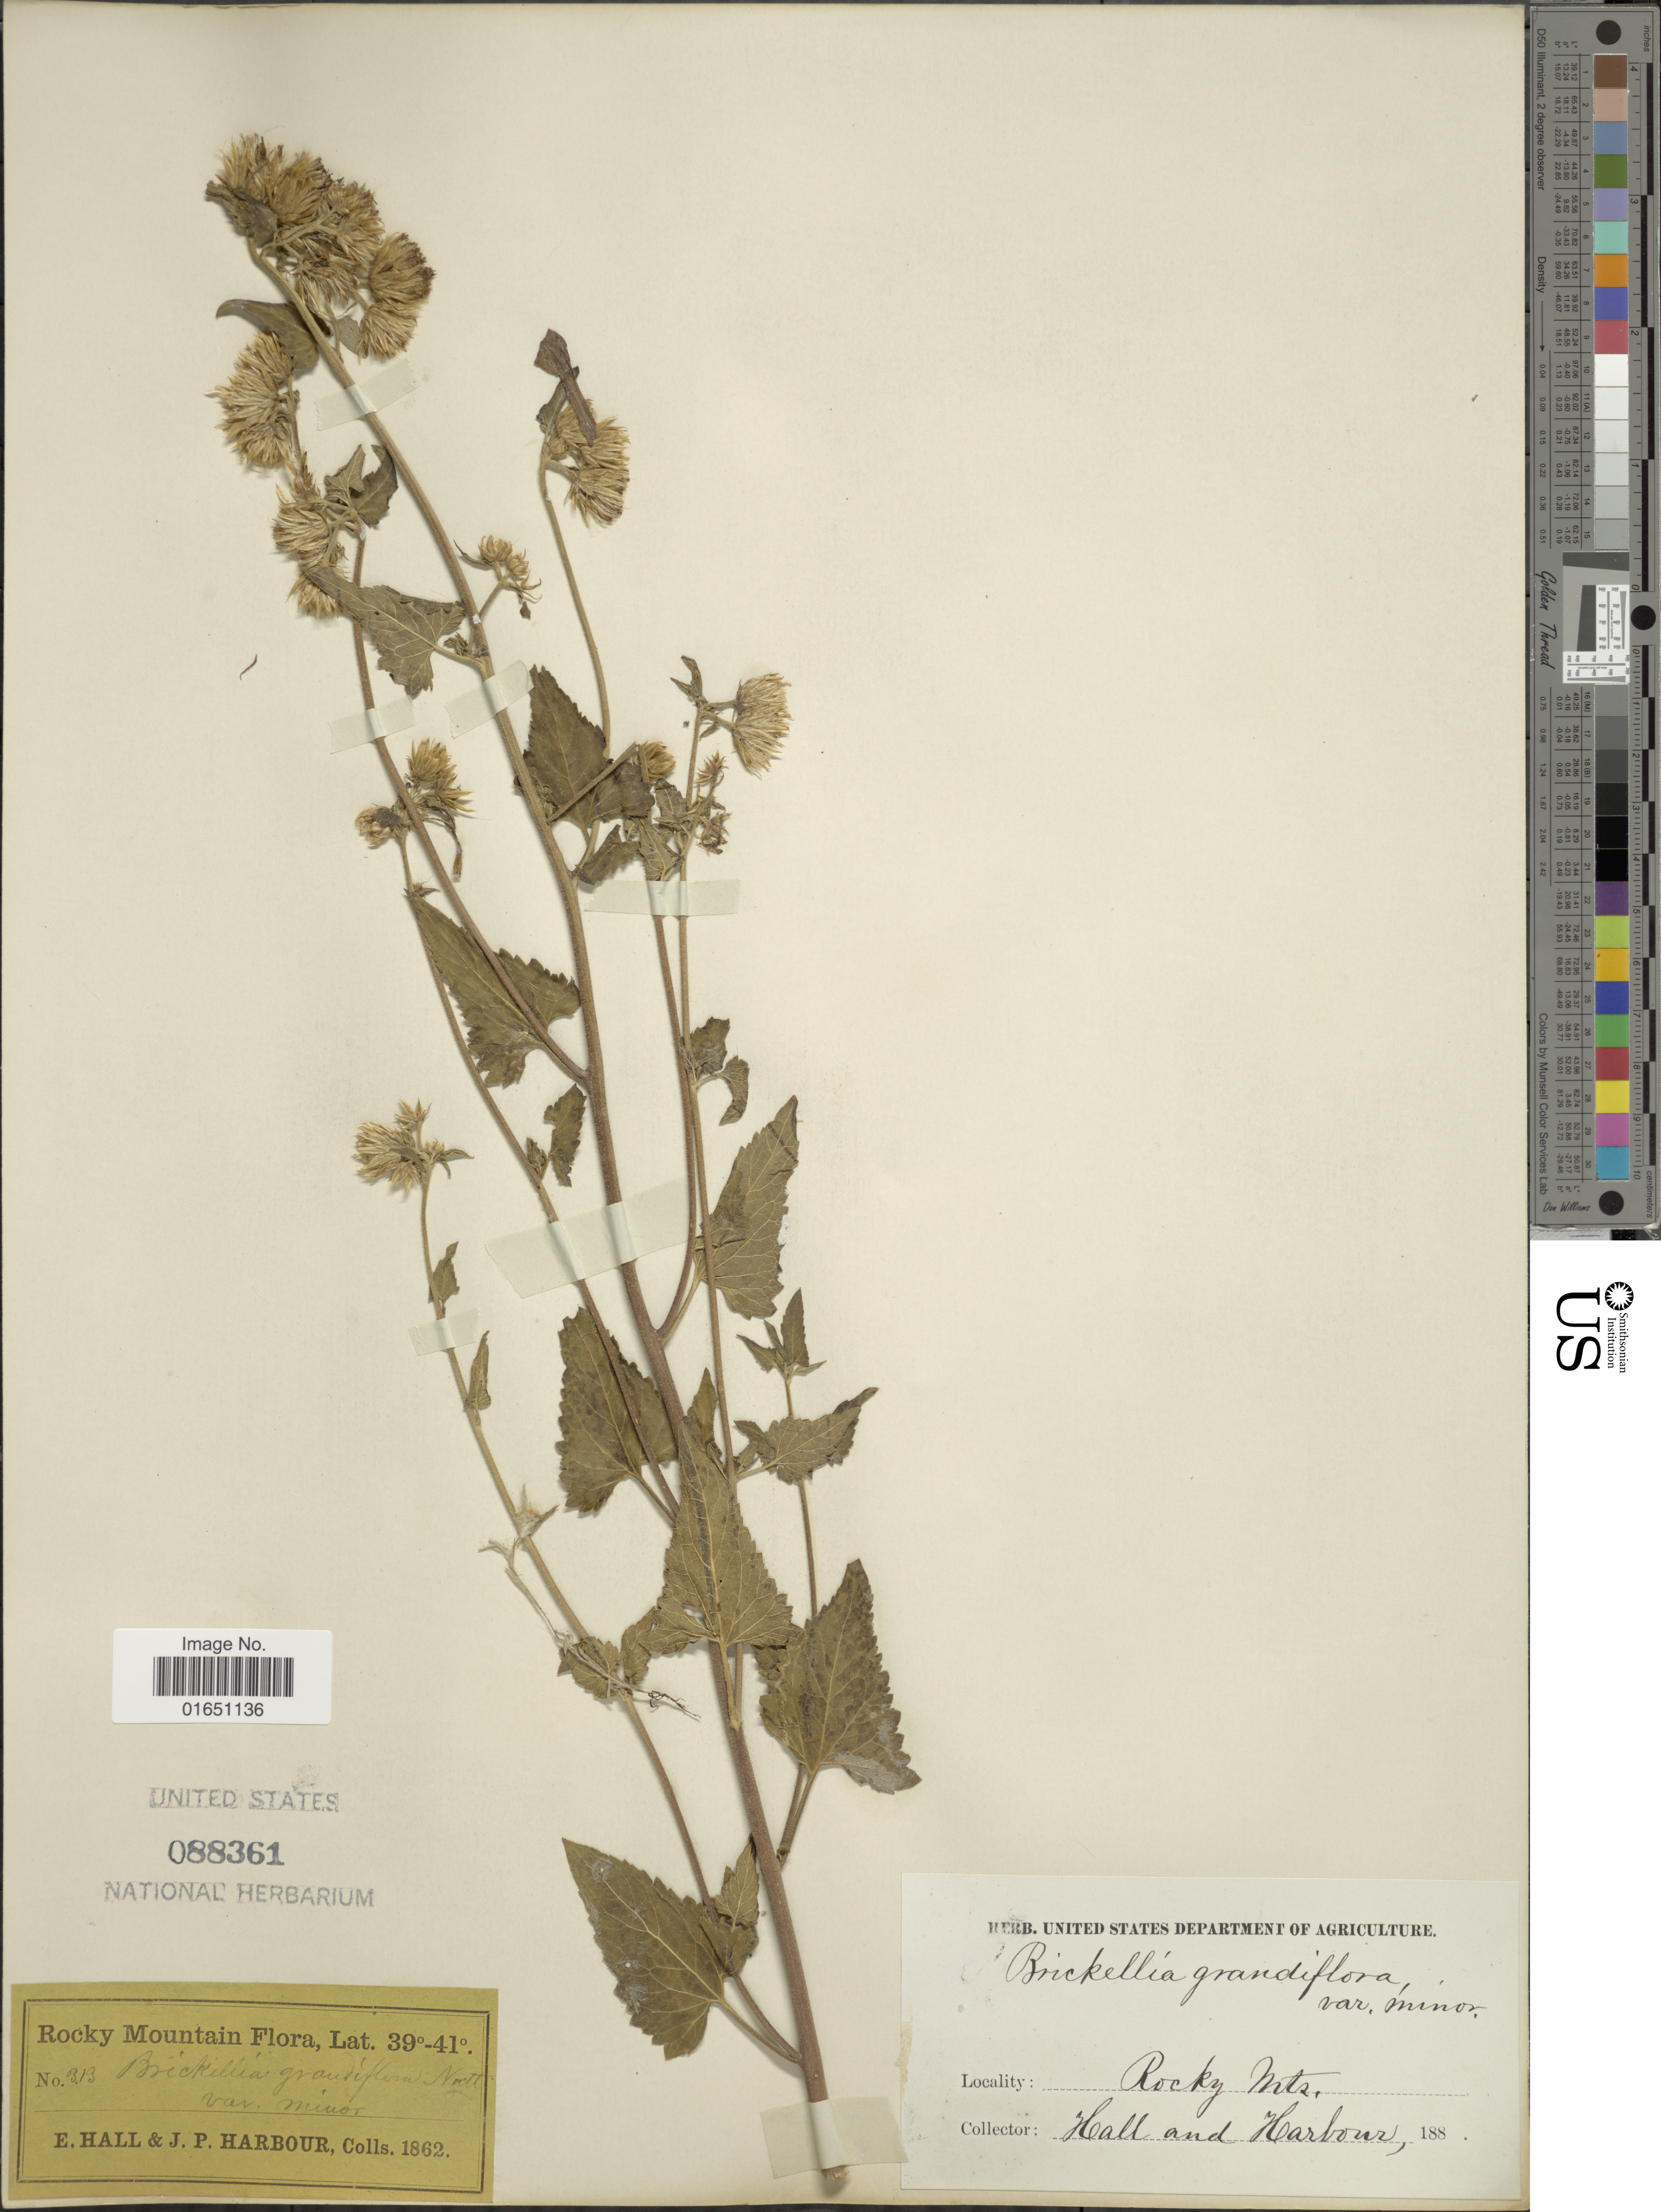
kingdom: Plantae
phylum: Tracheophyta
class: Magnoliopsida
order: Asterales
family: Asteraceae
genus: Brickellia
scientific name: Brickellia grandiflora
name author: (Hook.) Nutt.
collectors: E. Hall & J. Harbour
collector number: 313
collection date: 1862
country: United States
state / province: Colorado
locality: Rocky Mtns.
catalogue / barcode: US 88361